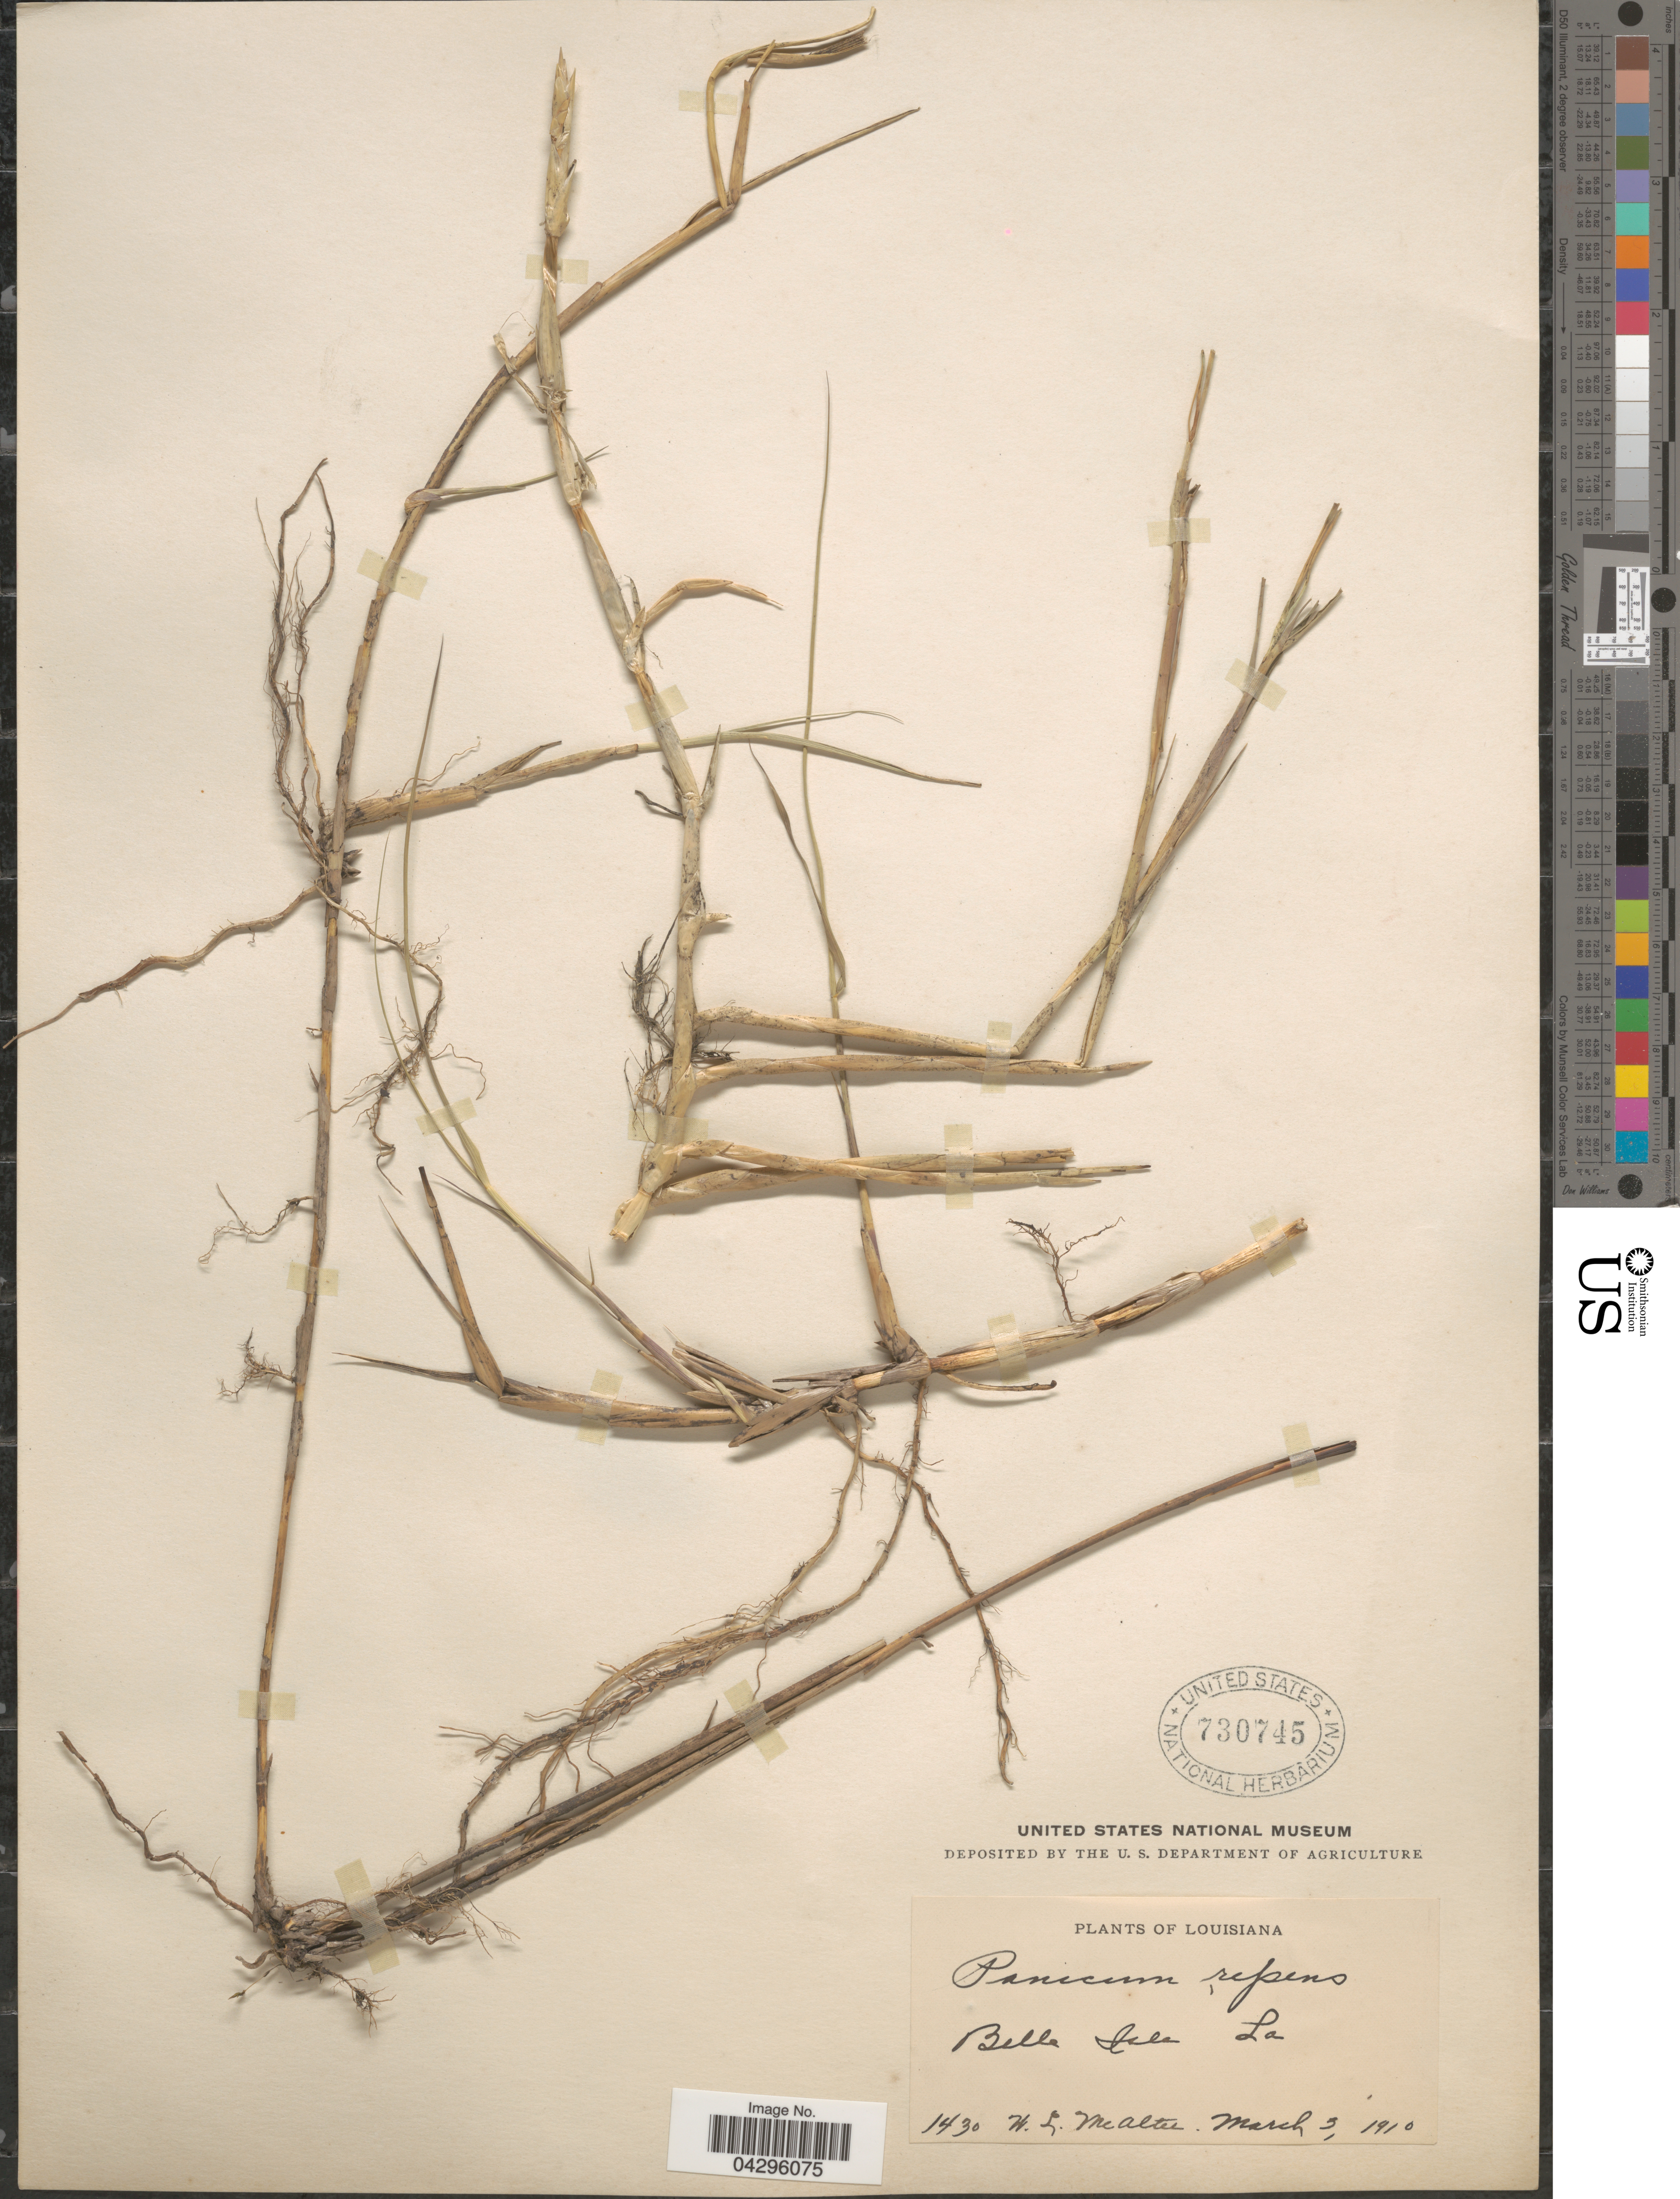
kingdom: Plantae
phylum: Tracheophyta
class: Liliopsida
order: Poales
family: Poaceae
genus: Panicum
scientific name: Panicum repens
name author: L.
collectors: W. Walter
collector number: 1430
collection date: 1910-03-03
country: United States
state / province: Louisiana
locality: Belle Isle.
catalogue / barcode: US 730745